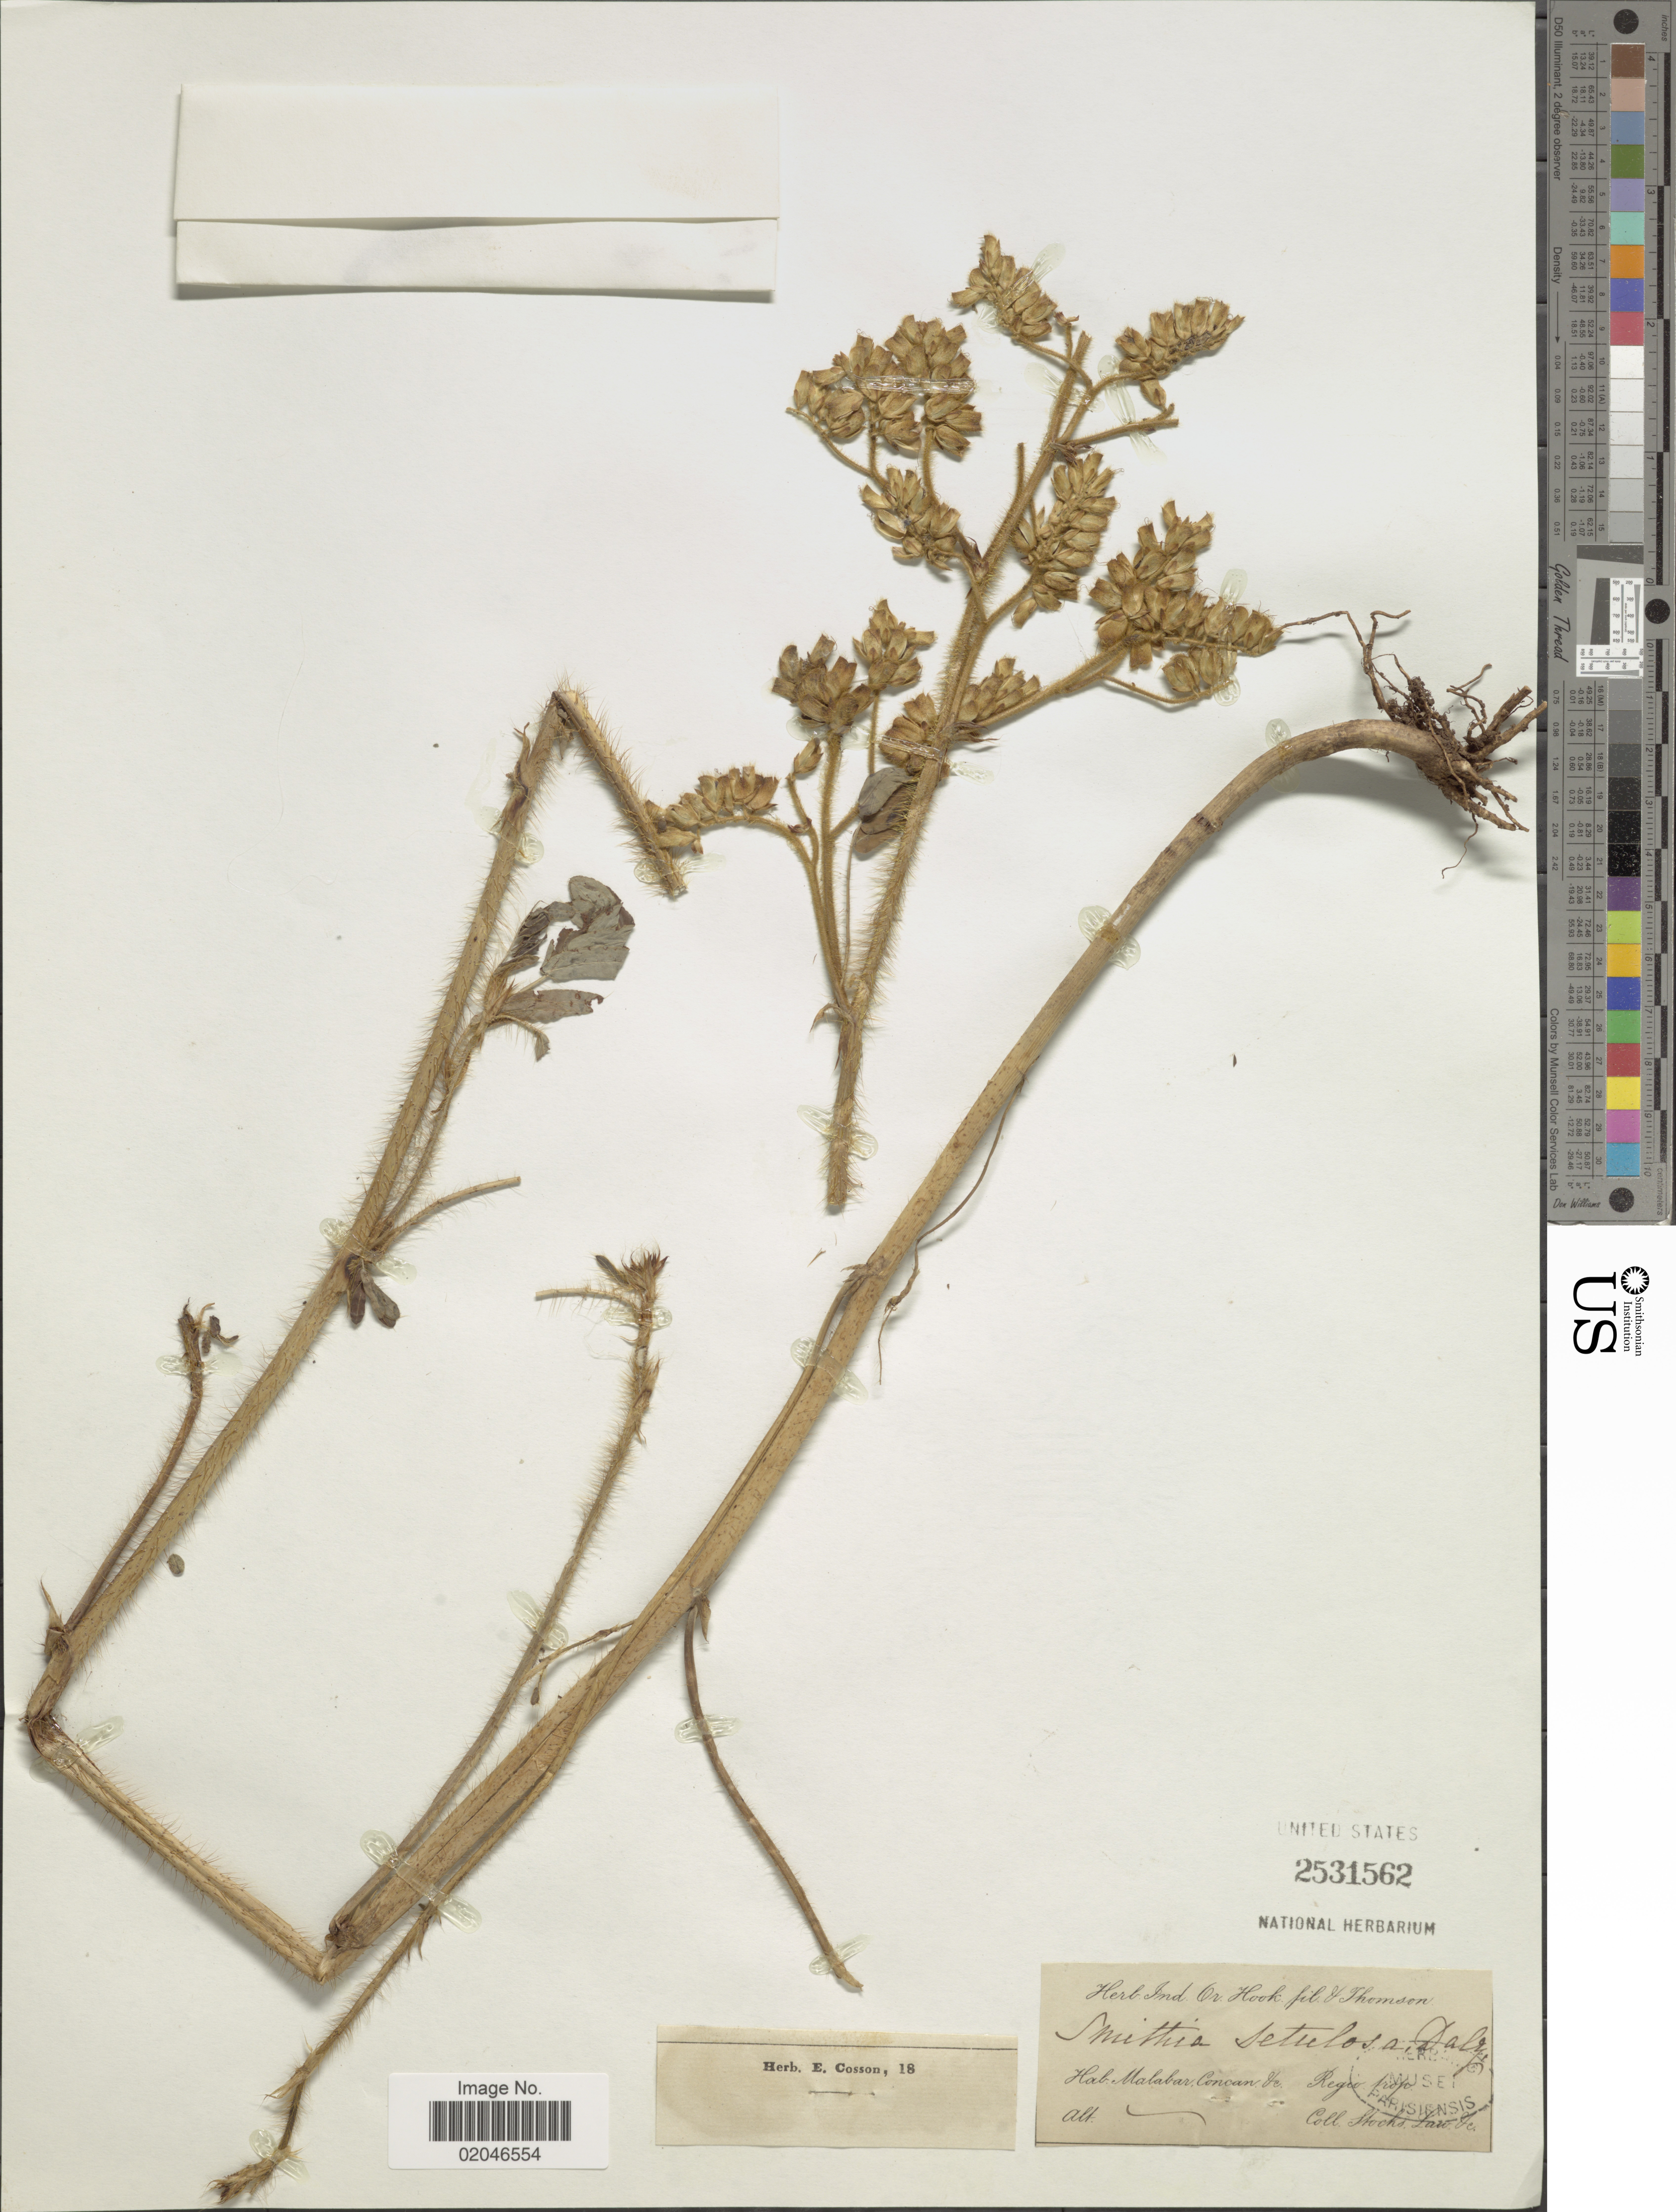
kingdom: Plantae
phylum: Tracheophyta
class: Magnoliopsida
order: Fabales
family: Fabaceae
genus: Smithia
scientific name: Smithia setulosa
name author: Dalzell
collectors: J. Stocks & J. Law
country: India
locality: Malabar, Concan &c, Regio trop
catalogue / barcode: US 2531562